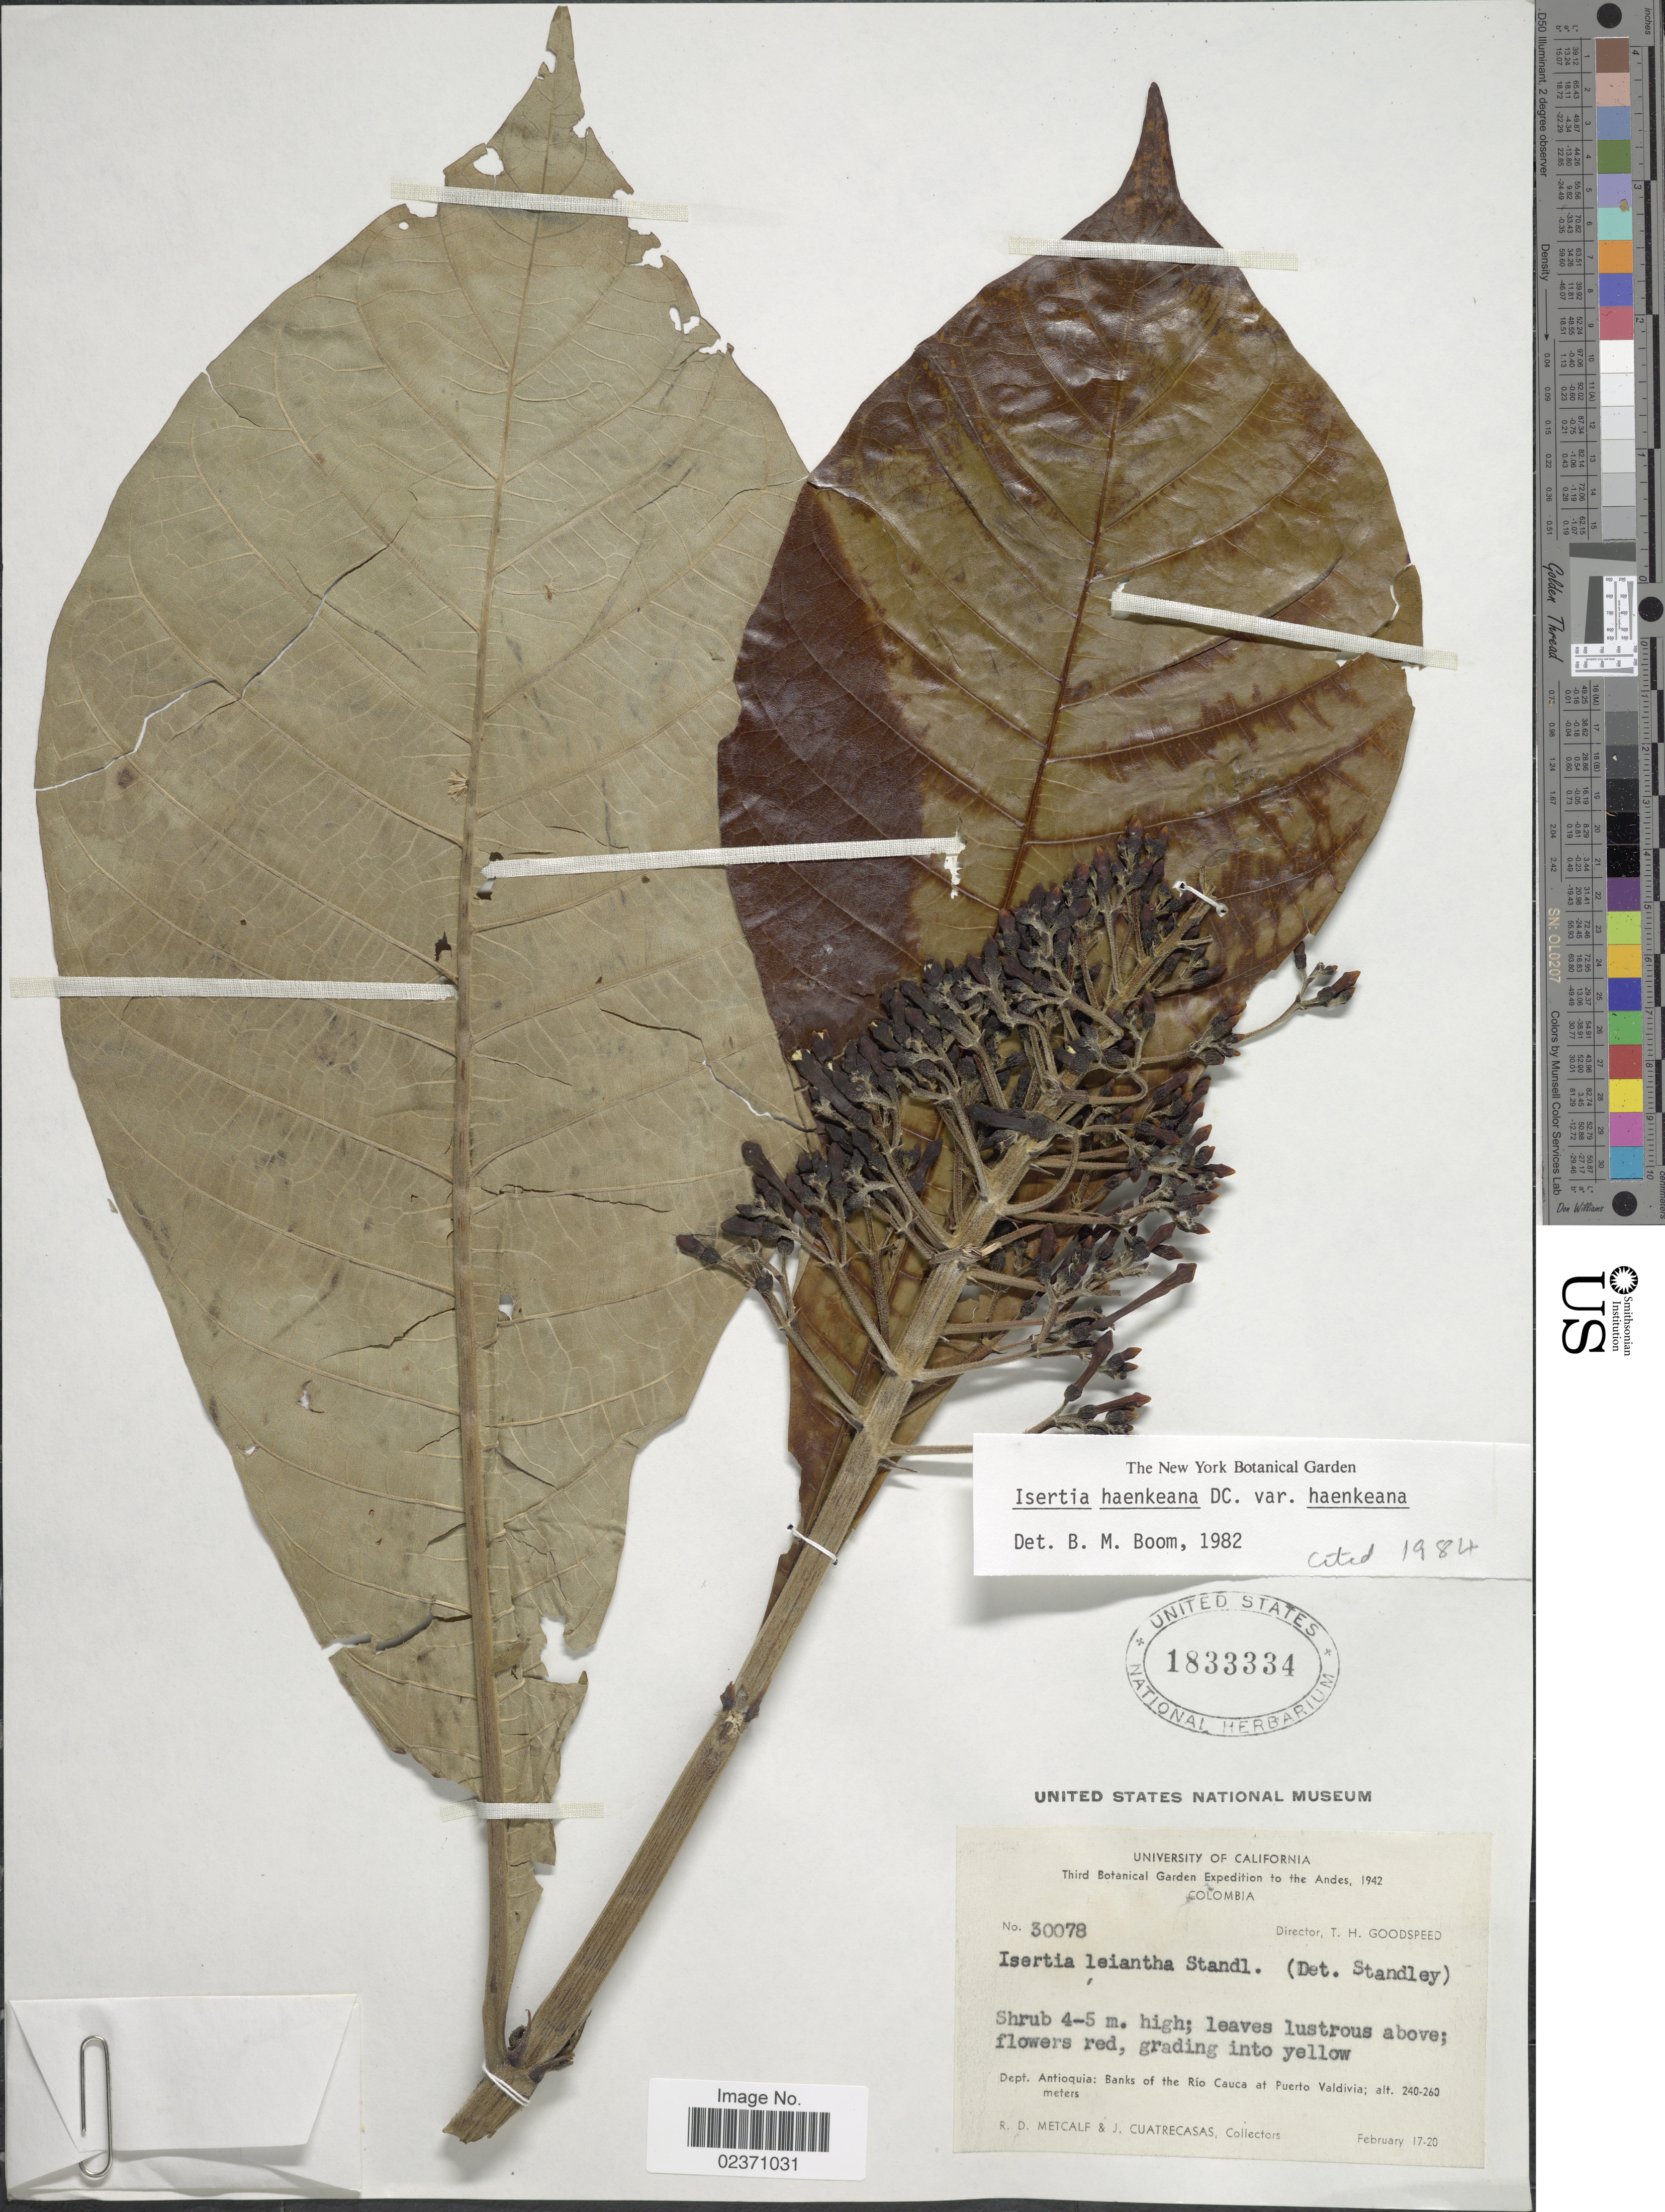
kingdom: Plantae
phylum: Tracheophyta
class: Magnoliopsida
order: Gentianales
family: Rubiaceae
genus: Isertia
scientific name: Isertia haenkeana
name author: DC.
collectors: R. D. Metcalf & J. Cuatrecasas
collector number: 30078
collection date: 1942-02-17/1942-02-20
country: Colombia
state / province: Antioquia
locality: The Andes. Dept. Antioquia: Banks of the Rio Cauca at Puerto Valdivia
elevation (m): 240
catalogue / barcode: US 1833334